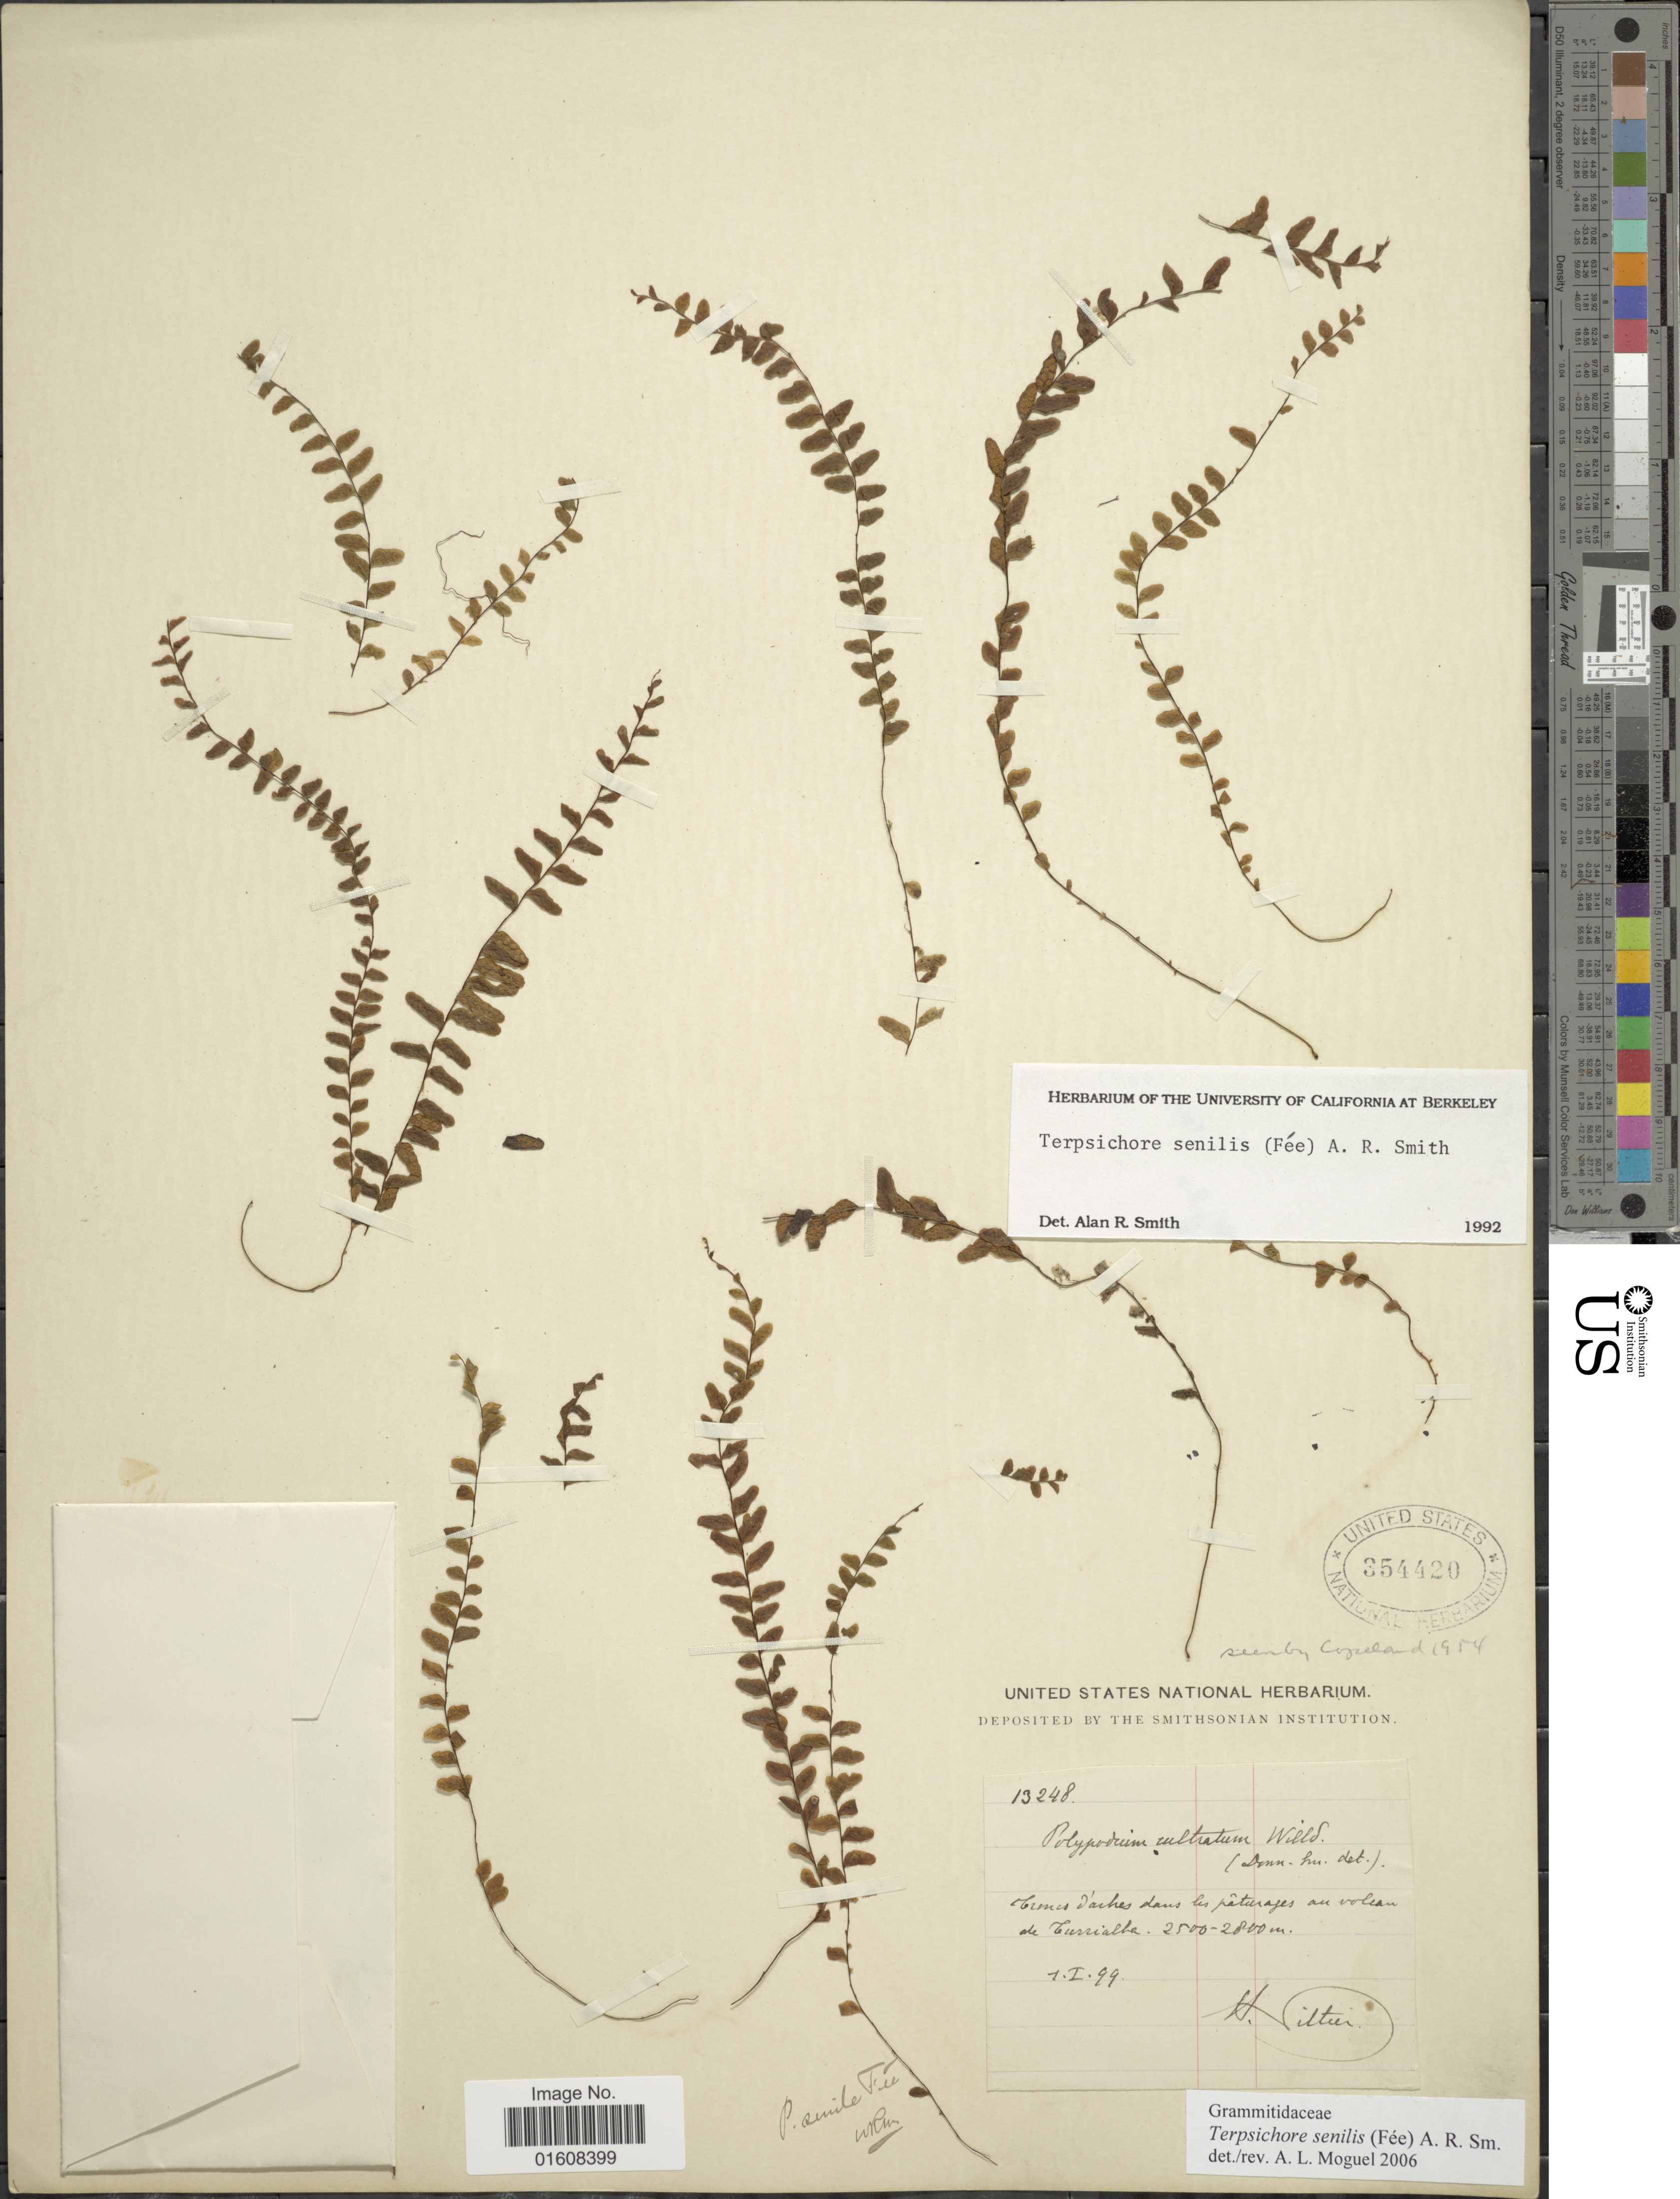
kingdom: Plantae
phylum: Tracheophyta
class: Polypodiopsida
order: Polypodiales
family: Polypodiaceae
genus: Alansmia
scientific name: Alansmia senilis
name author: (Fée) Moguel & M. Kessler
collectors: H. F. Pittier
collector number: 13248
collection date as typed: Transcribed d/m/y: 7/1/99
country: Costa Rica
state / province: Cartago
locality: Volcan de Turrialba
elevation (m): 2500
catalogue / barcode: US 354420